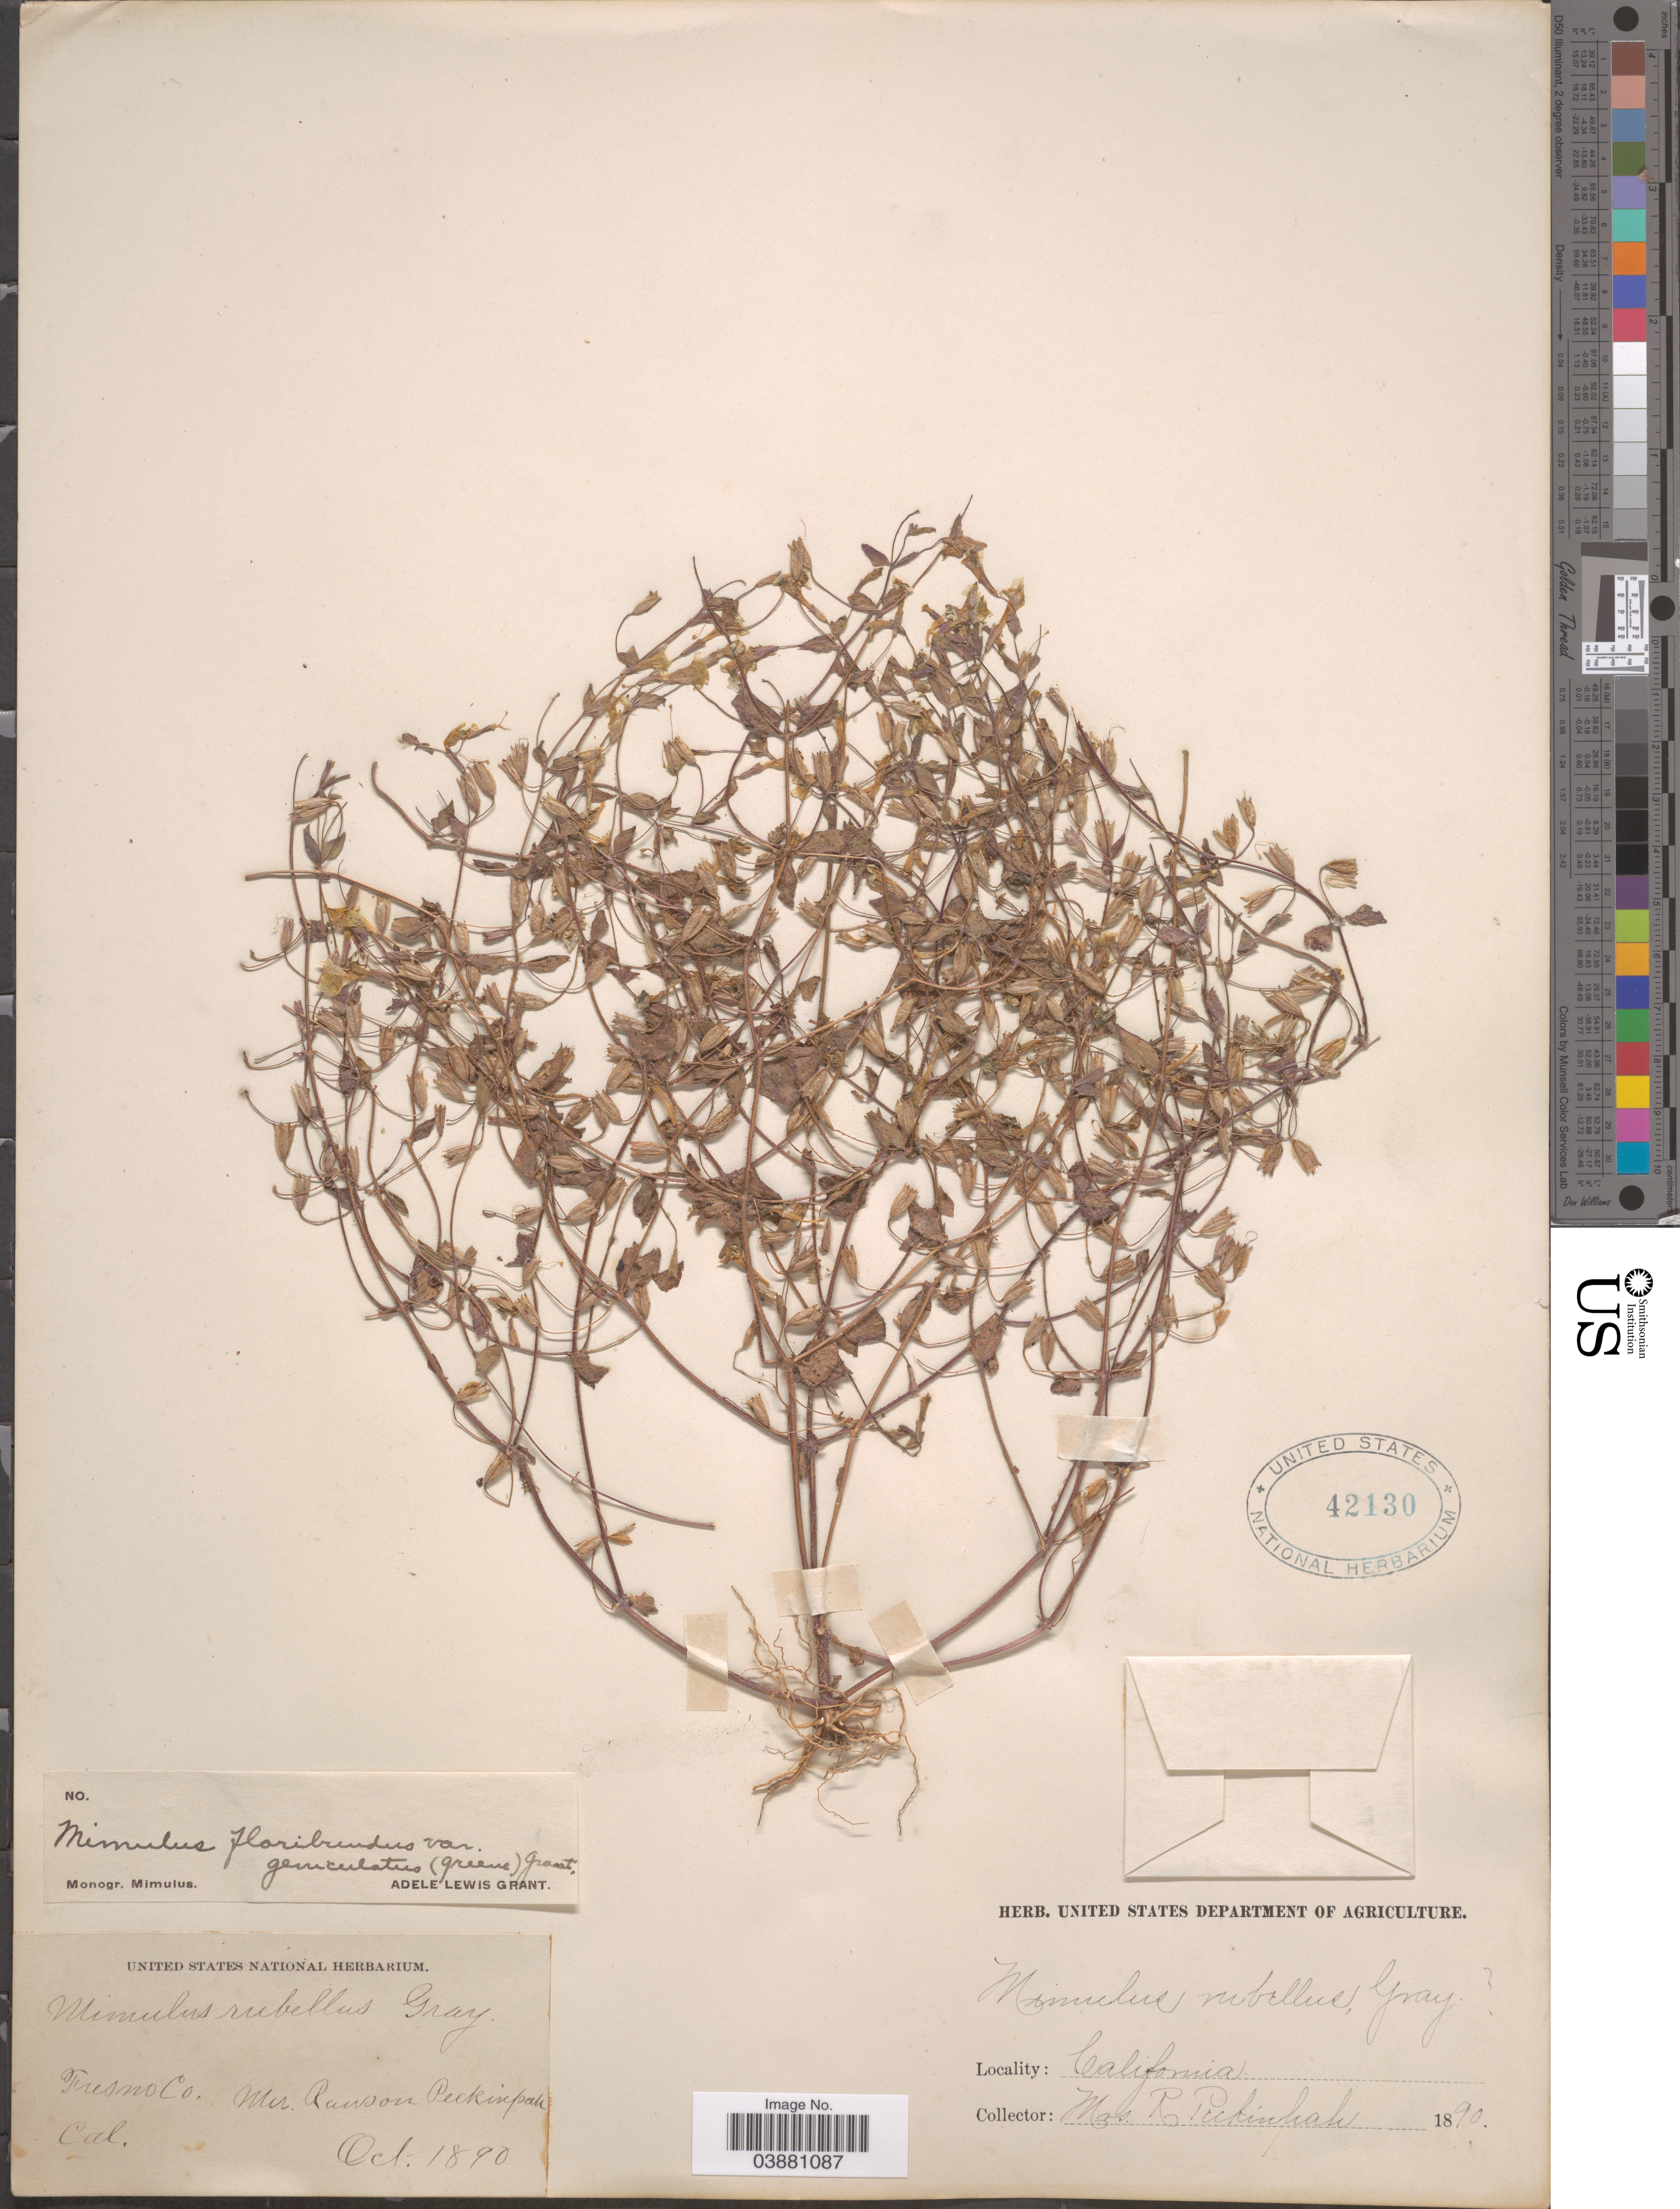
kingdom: Plantae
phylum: Tracheophyta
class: Magnoliopsida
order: Lamiales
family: Phrymaceae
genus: Mimulus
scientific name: Mimulus floribundus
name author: Douglas ex Lindl.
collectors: R. Peckinpah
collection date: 1890-10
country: United States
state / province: California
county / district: Fresno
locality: Fresno Co.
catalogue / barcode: US 42130